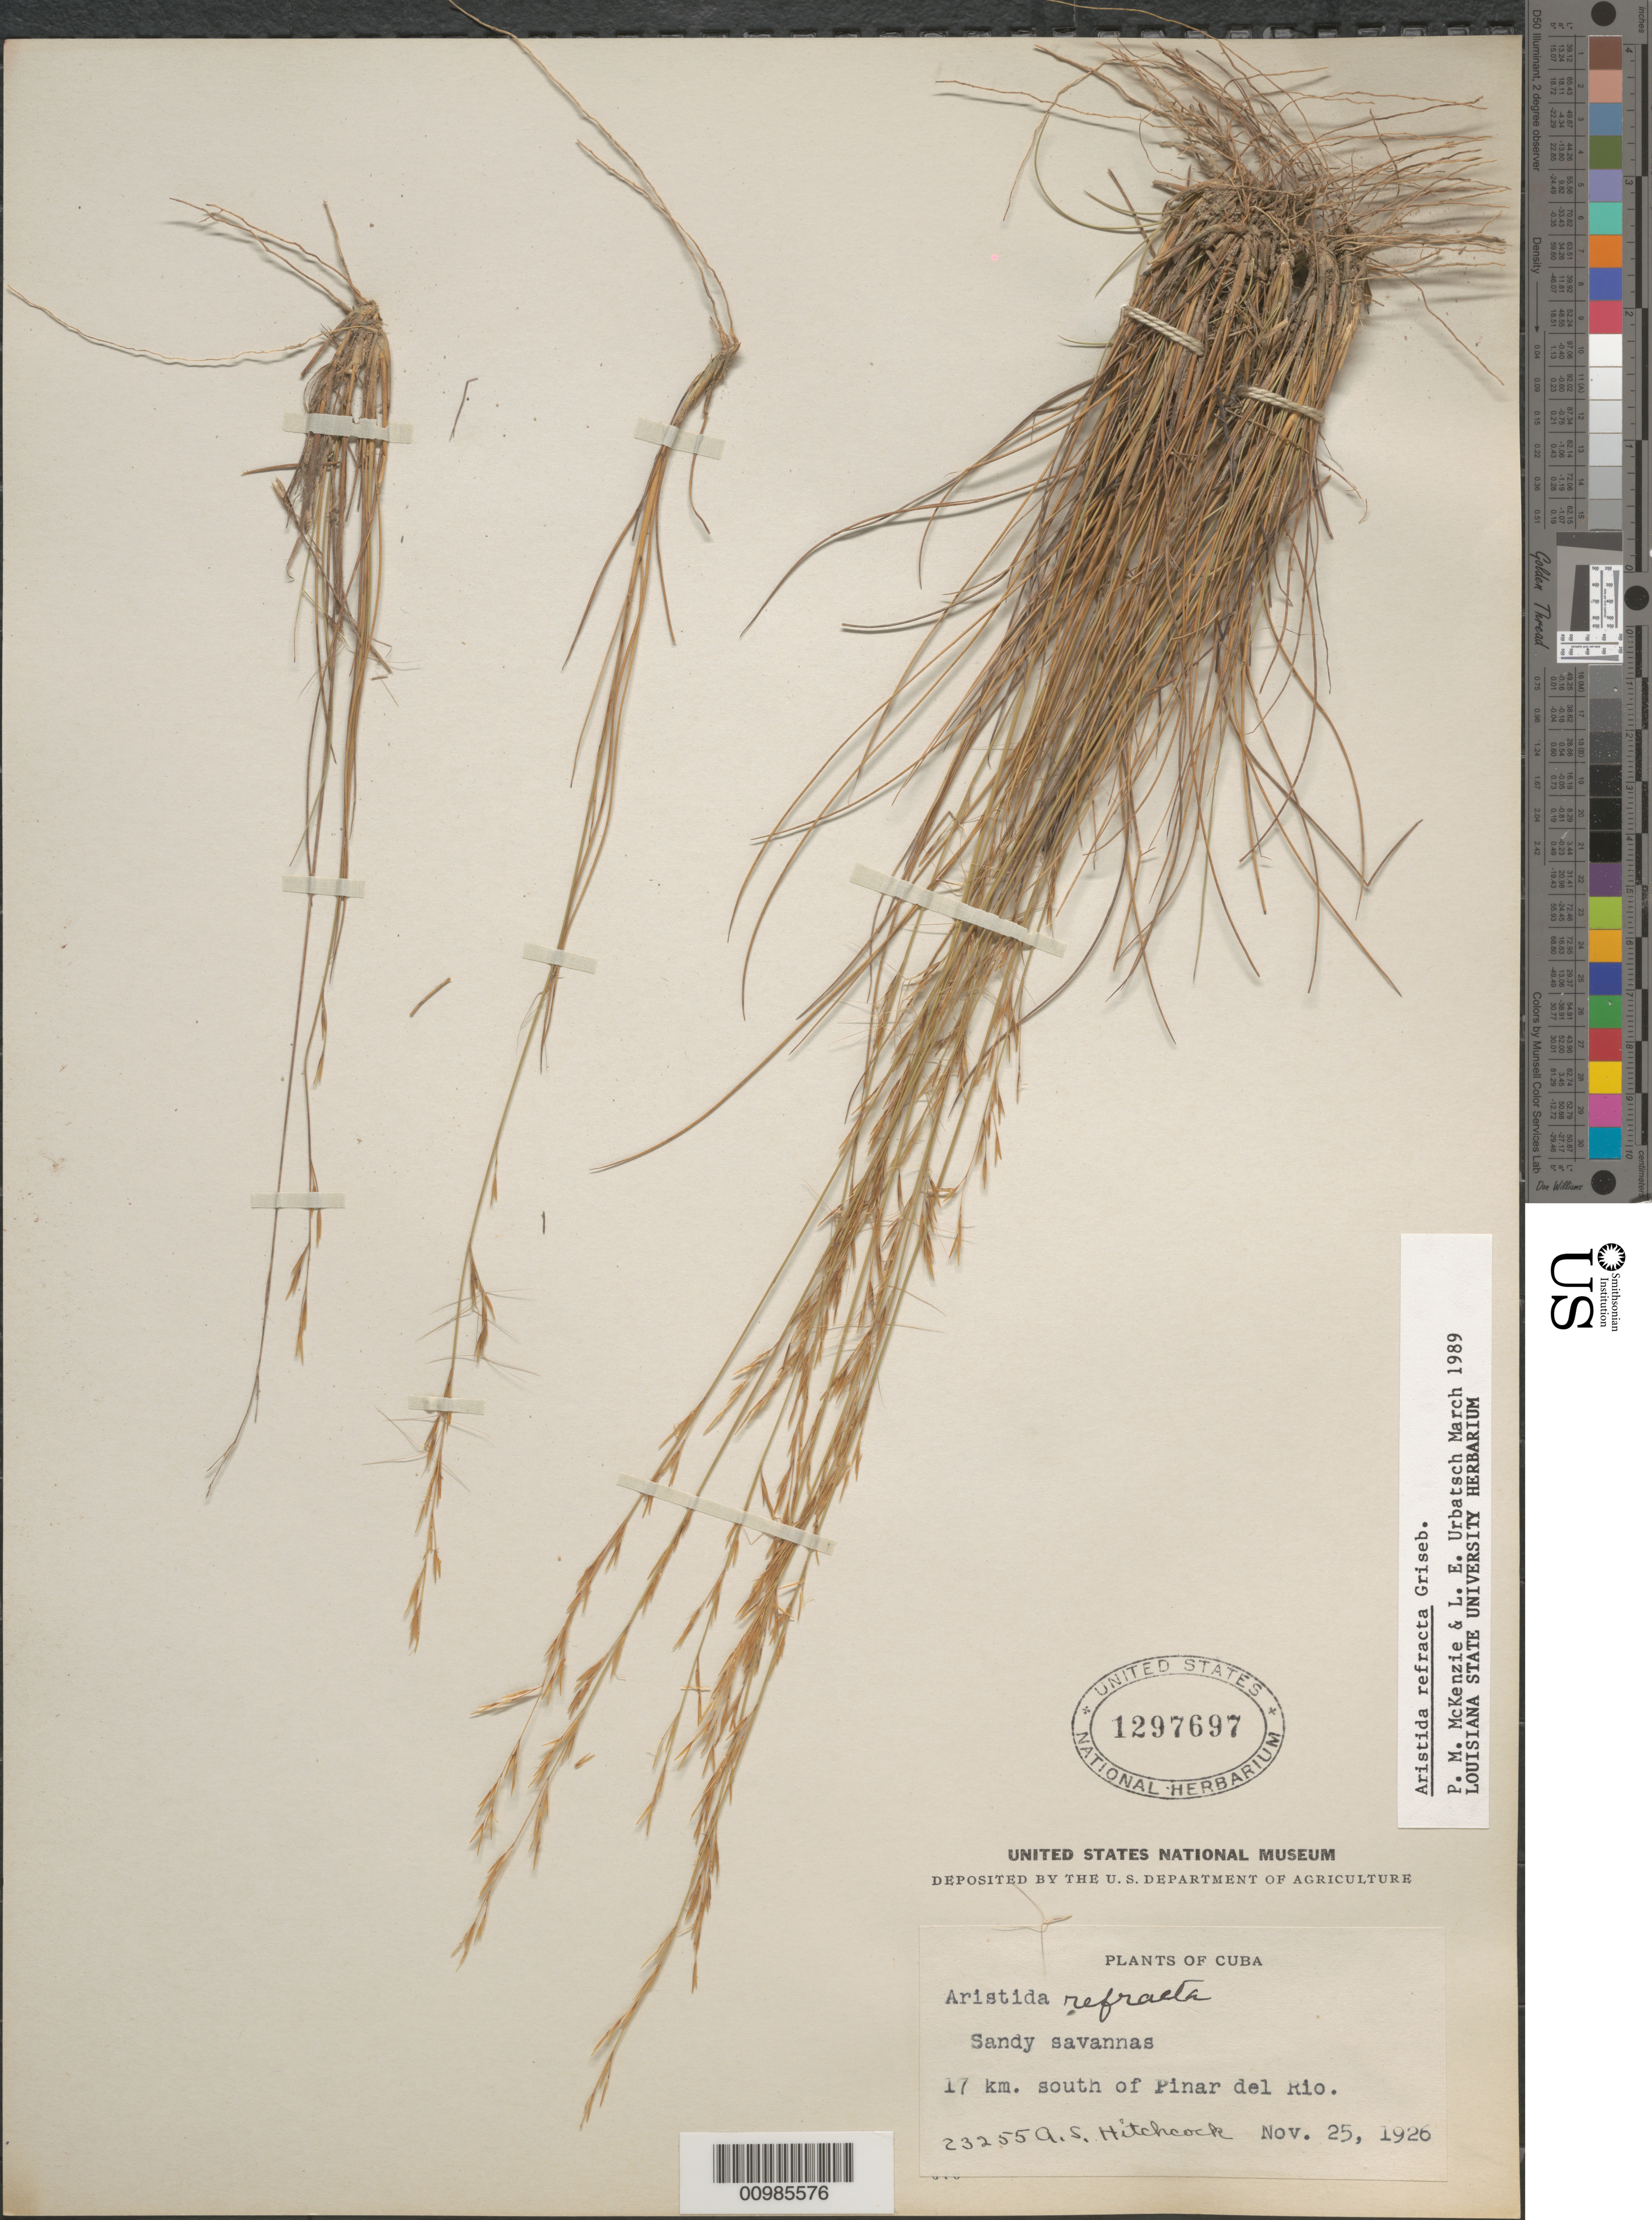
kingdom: Plantae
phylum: Tracheophyta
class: Liliopsida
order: Poales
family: Poaceae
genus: Aristida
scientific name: Aristida refracta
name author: Griseb.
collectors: A. S. Hitchcock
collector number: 23255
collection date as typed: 25 Nov 1926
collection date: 1926-11-25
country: Cuba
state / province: Pinar del Rio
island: Cuba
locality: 17 km south of Pinar del Rio city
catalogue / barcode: US 1297697